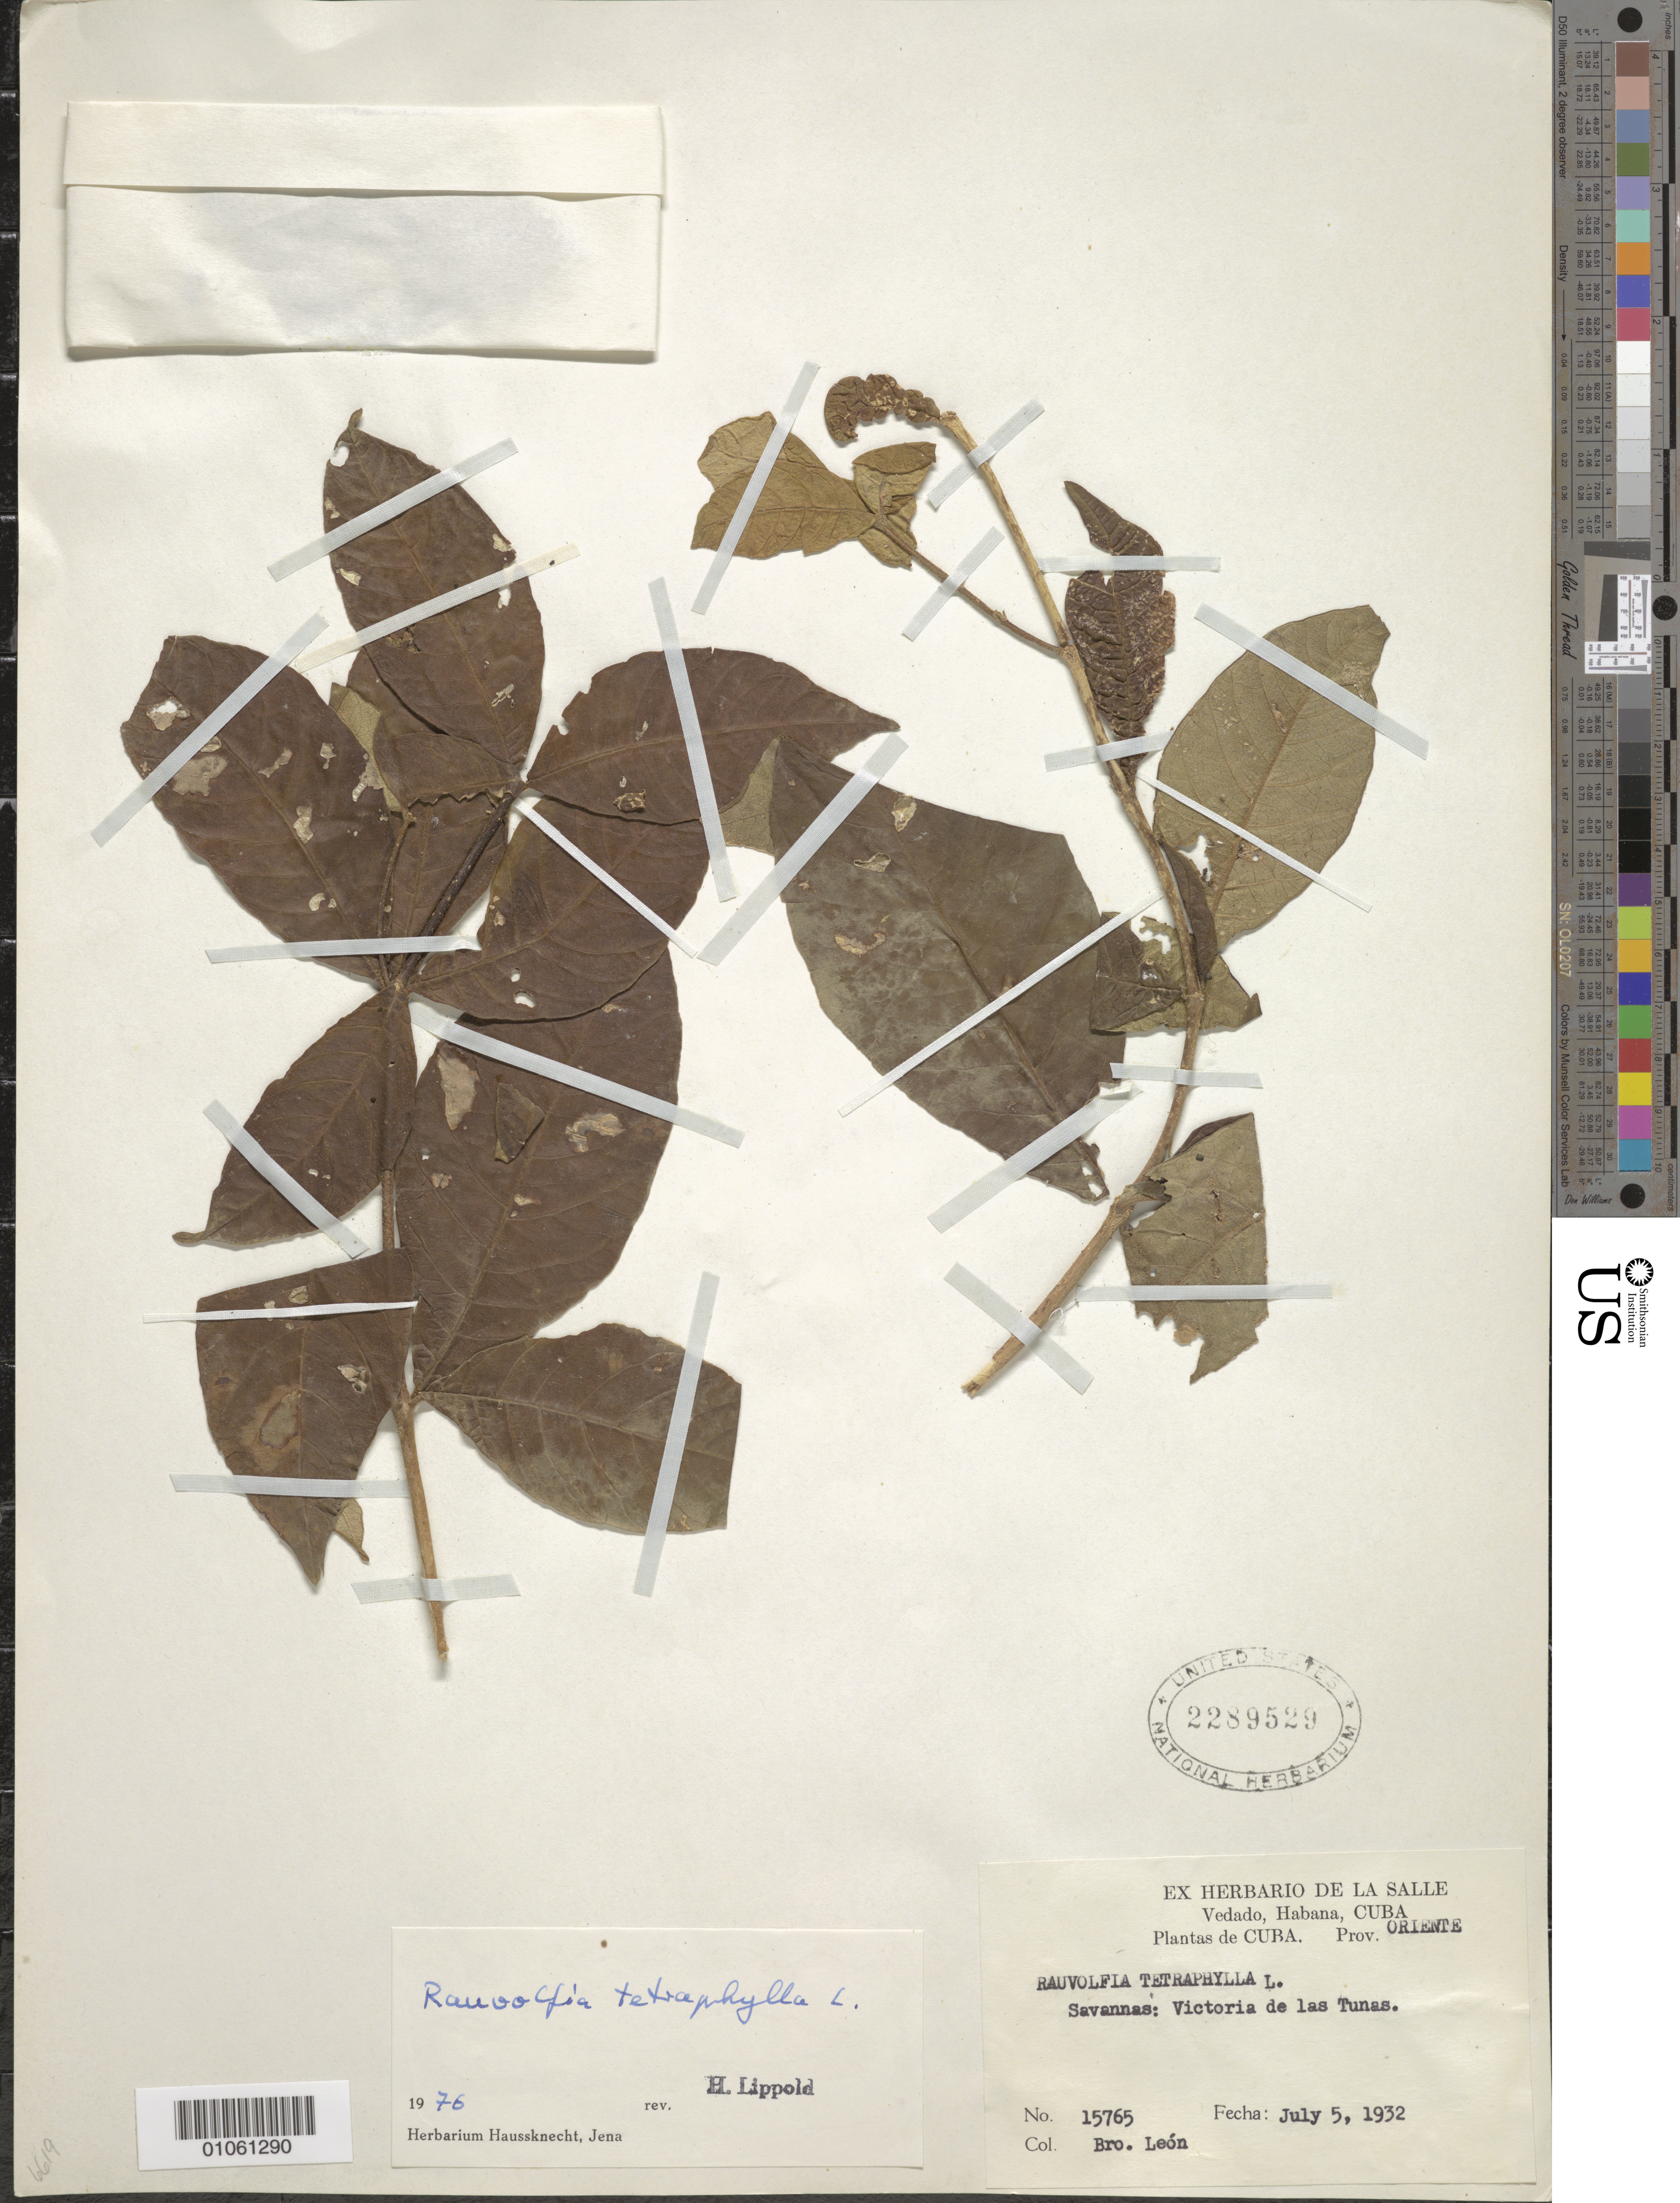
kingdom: Plantae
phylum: Tracheophyta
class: Magnoliopsida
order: Gentianales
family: Apocynaceae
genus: Rauvolfia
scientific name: Rauvolfia tetraphylla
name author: L.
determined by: Lippold, Hans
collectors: Bro. León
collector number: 15765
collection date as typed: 05 Jul 1932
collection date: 1932-07-05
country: Cuba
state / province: Oriente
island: Cuba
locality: Victoria de las Tunas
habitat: Savannas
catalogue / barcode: US 2289529